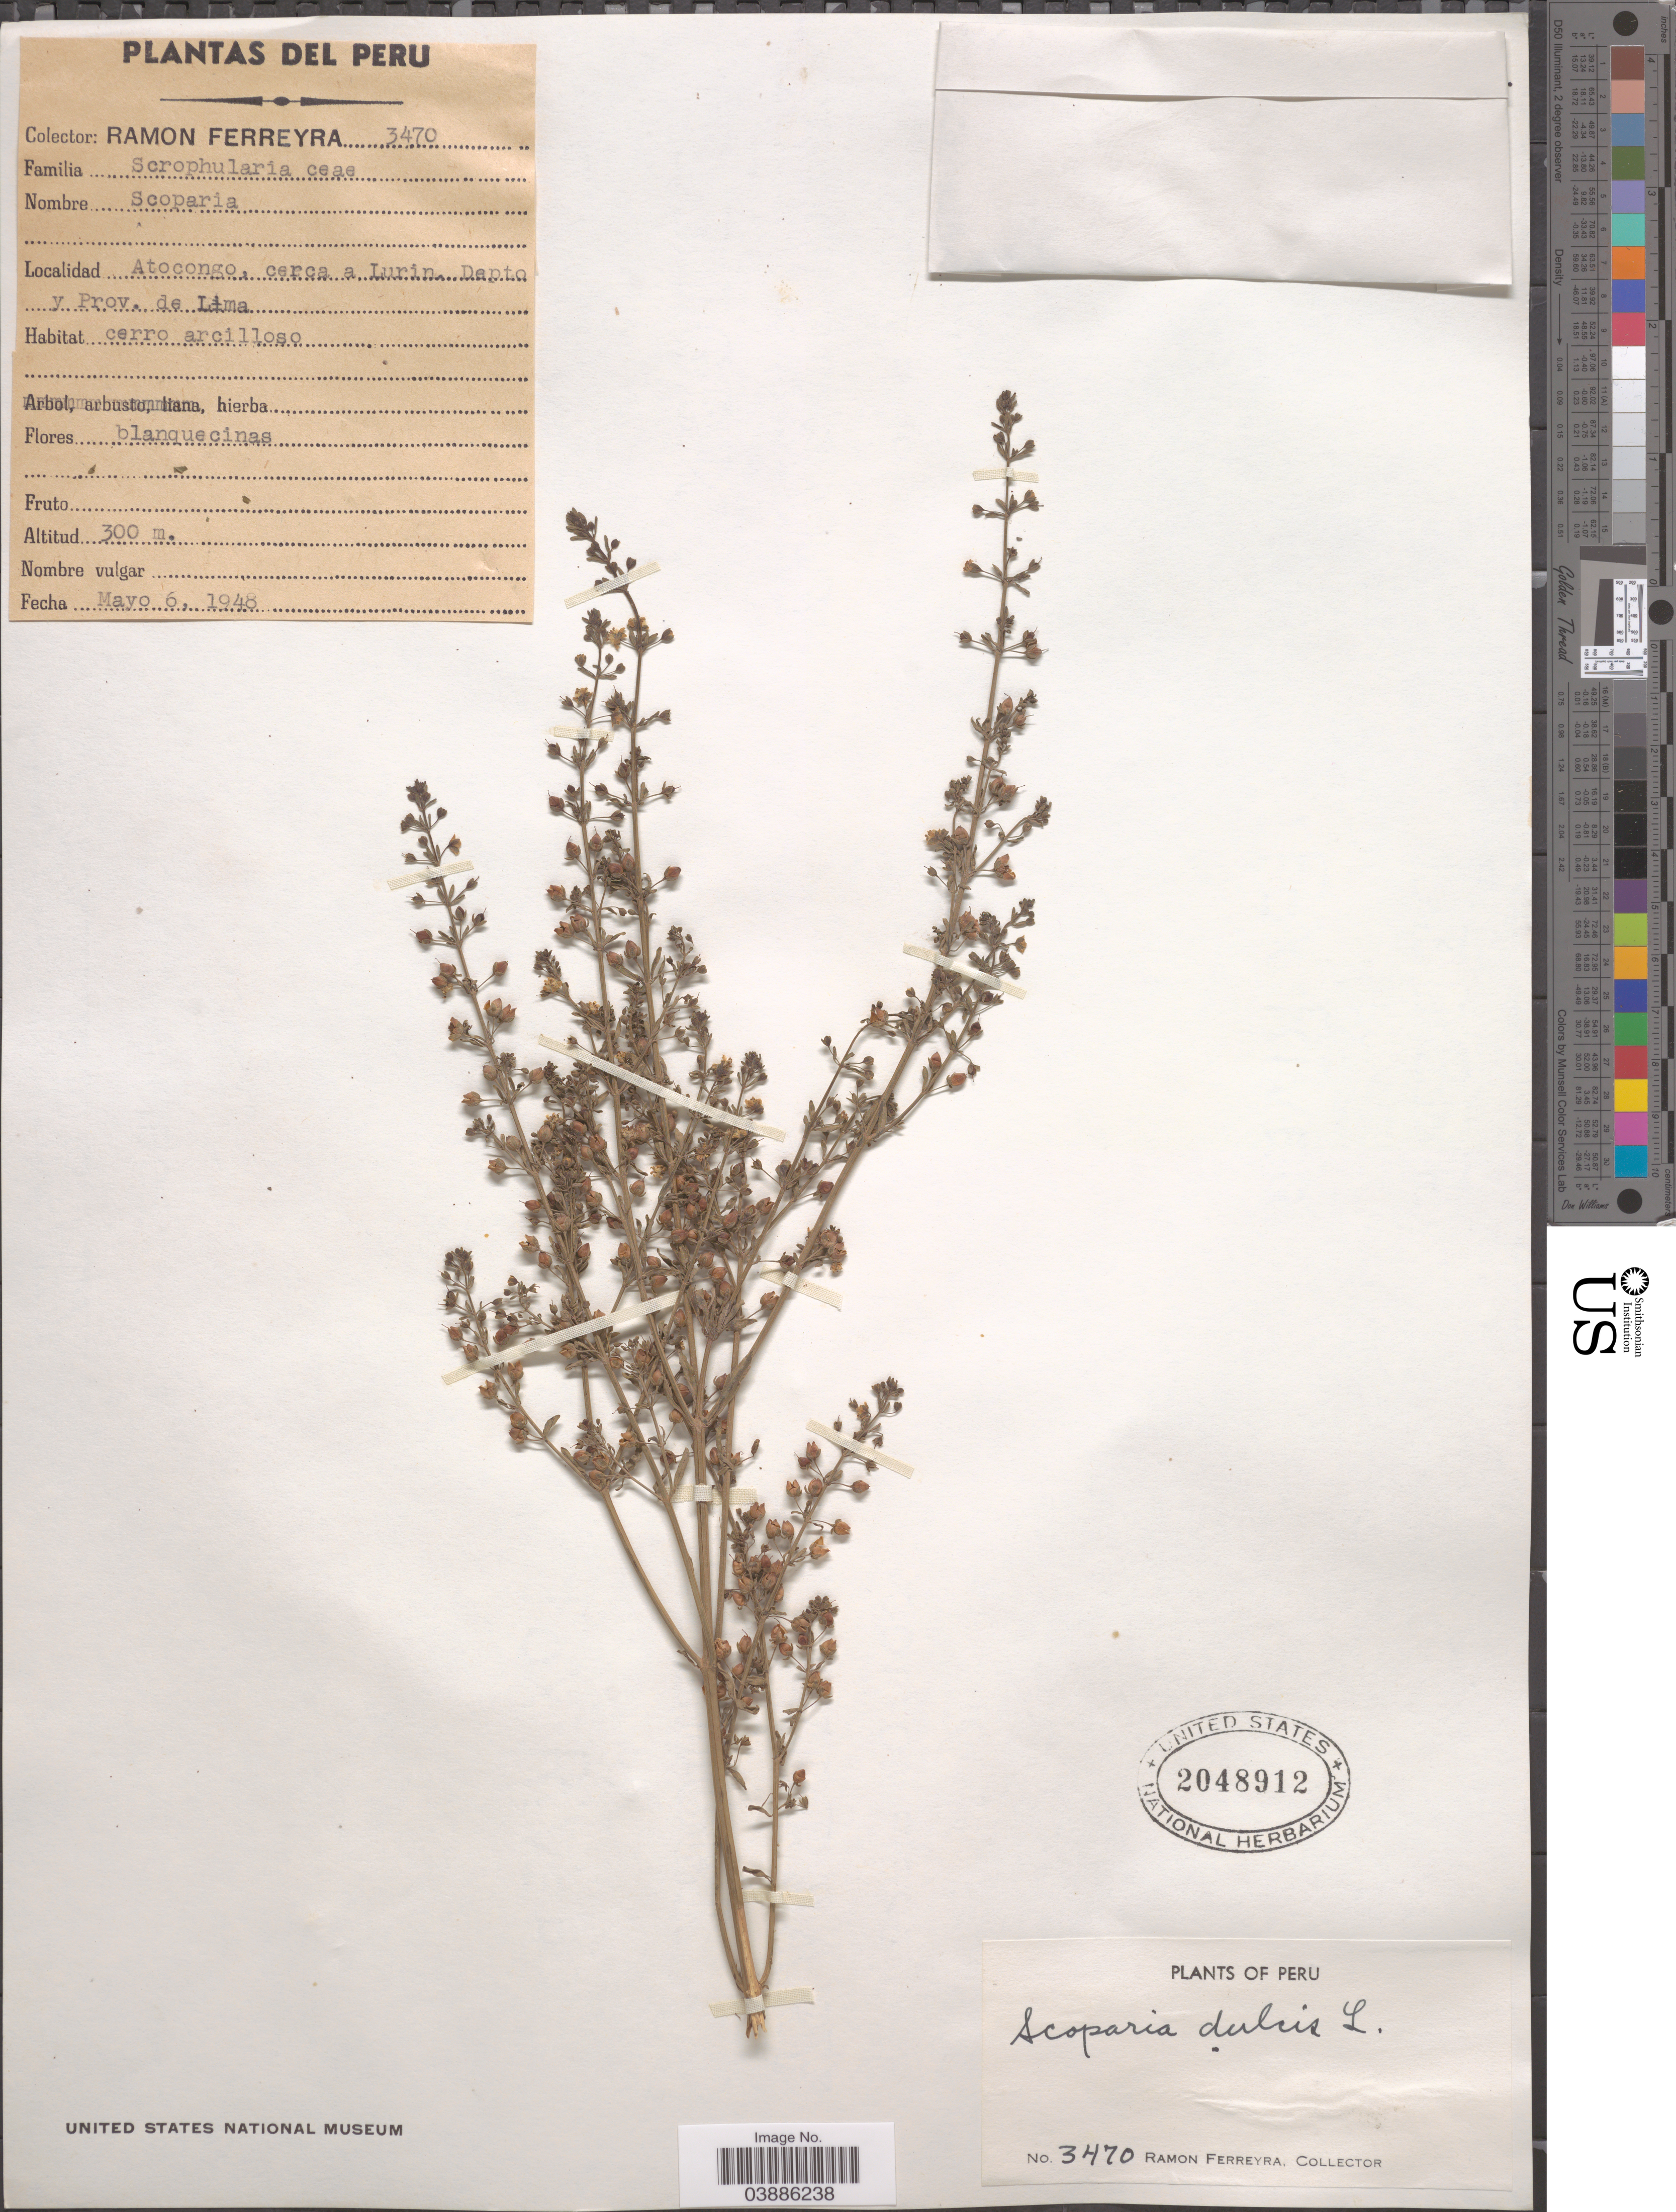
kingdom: Plantae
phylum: Tracheophyta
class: Magnoliopsida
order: Lamiales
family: Plantaginaceae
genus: Scoparia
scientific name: Scoparia dulcis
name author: L.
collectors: R. A. Ferreyra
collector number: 3470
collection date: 1948-05-06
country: Peru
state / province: Lima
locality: Atocongo, cerca a Lurin. Depto y Prov. de Lima.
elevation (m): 300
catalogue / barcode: US 2048912